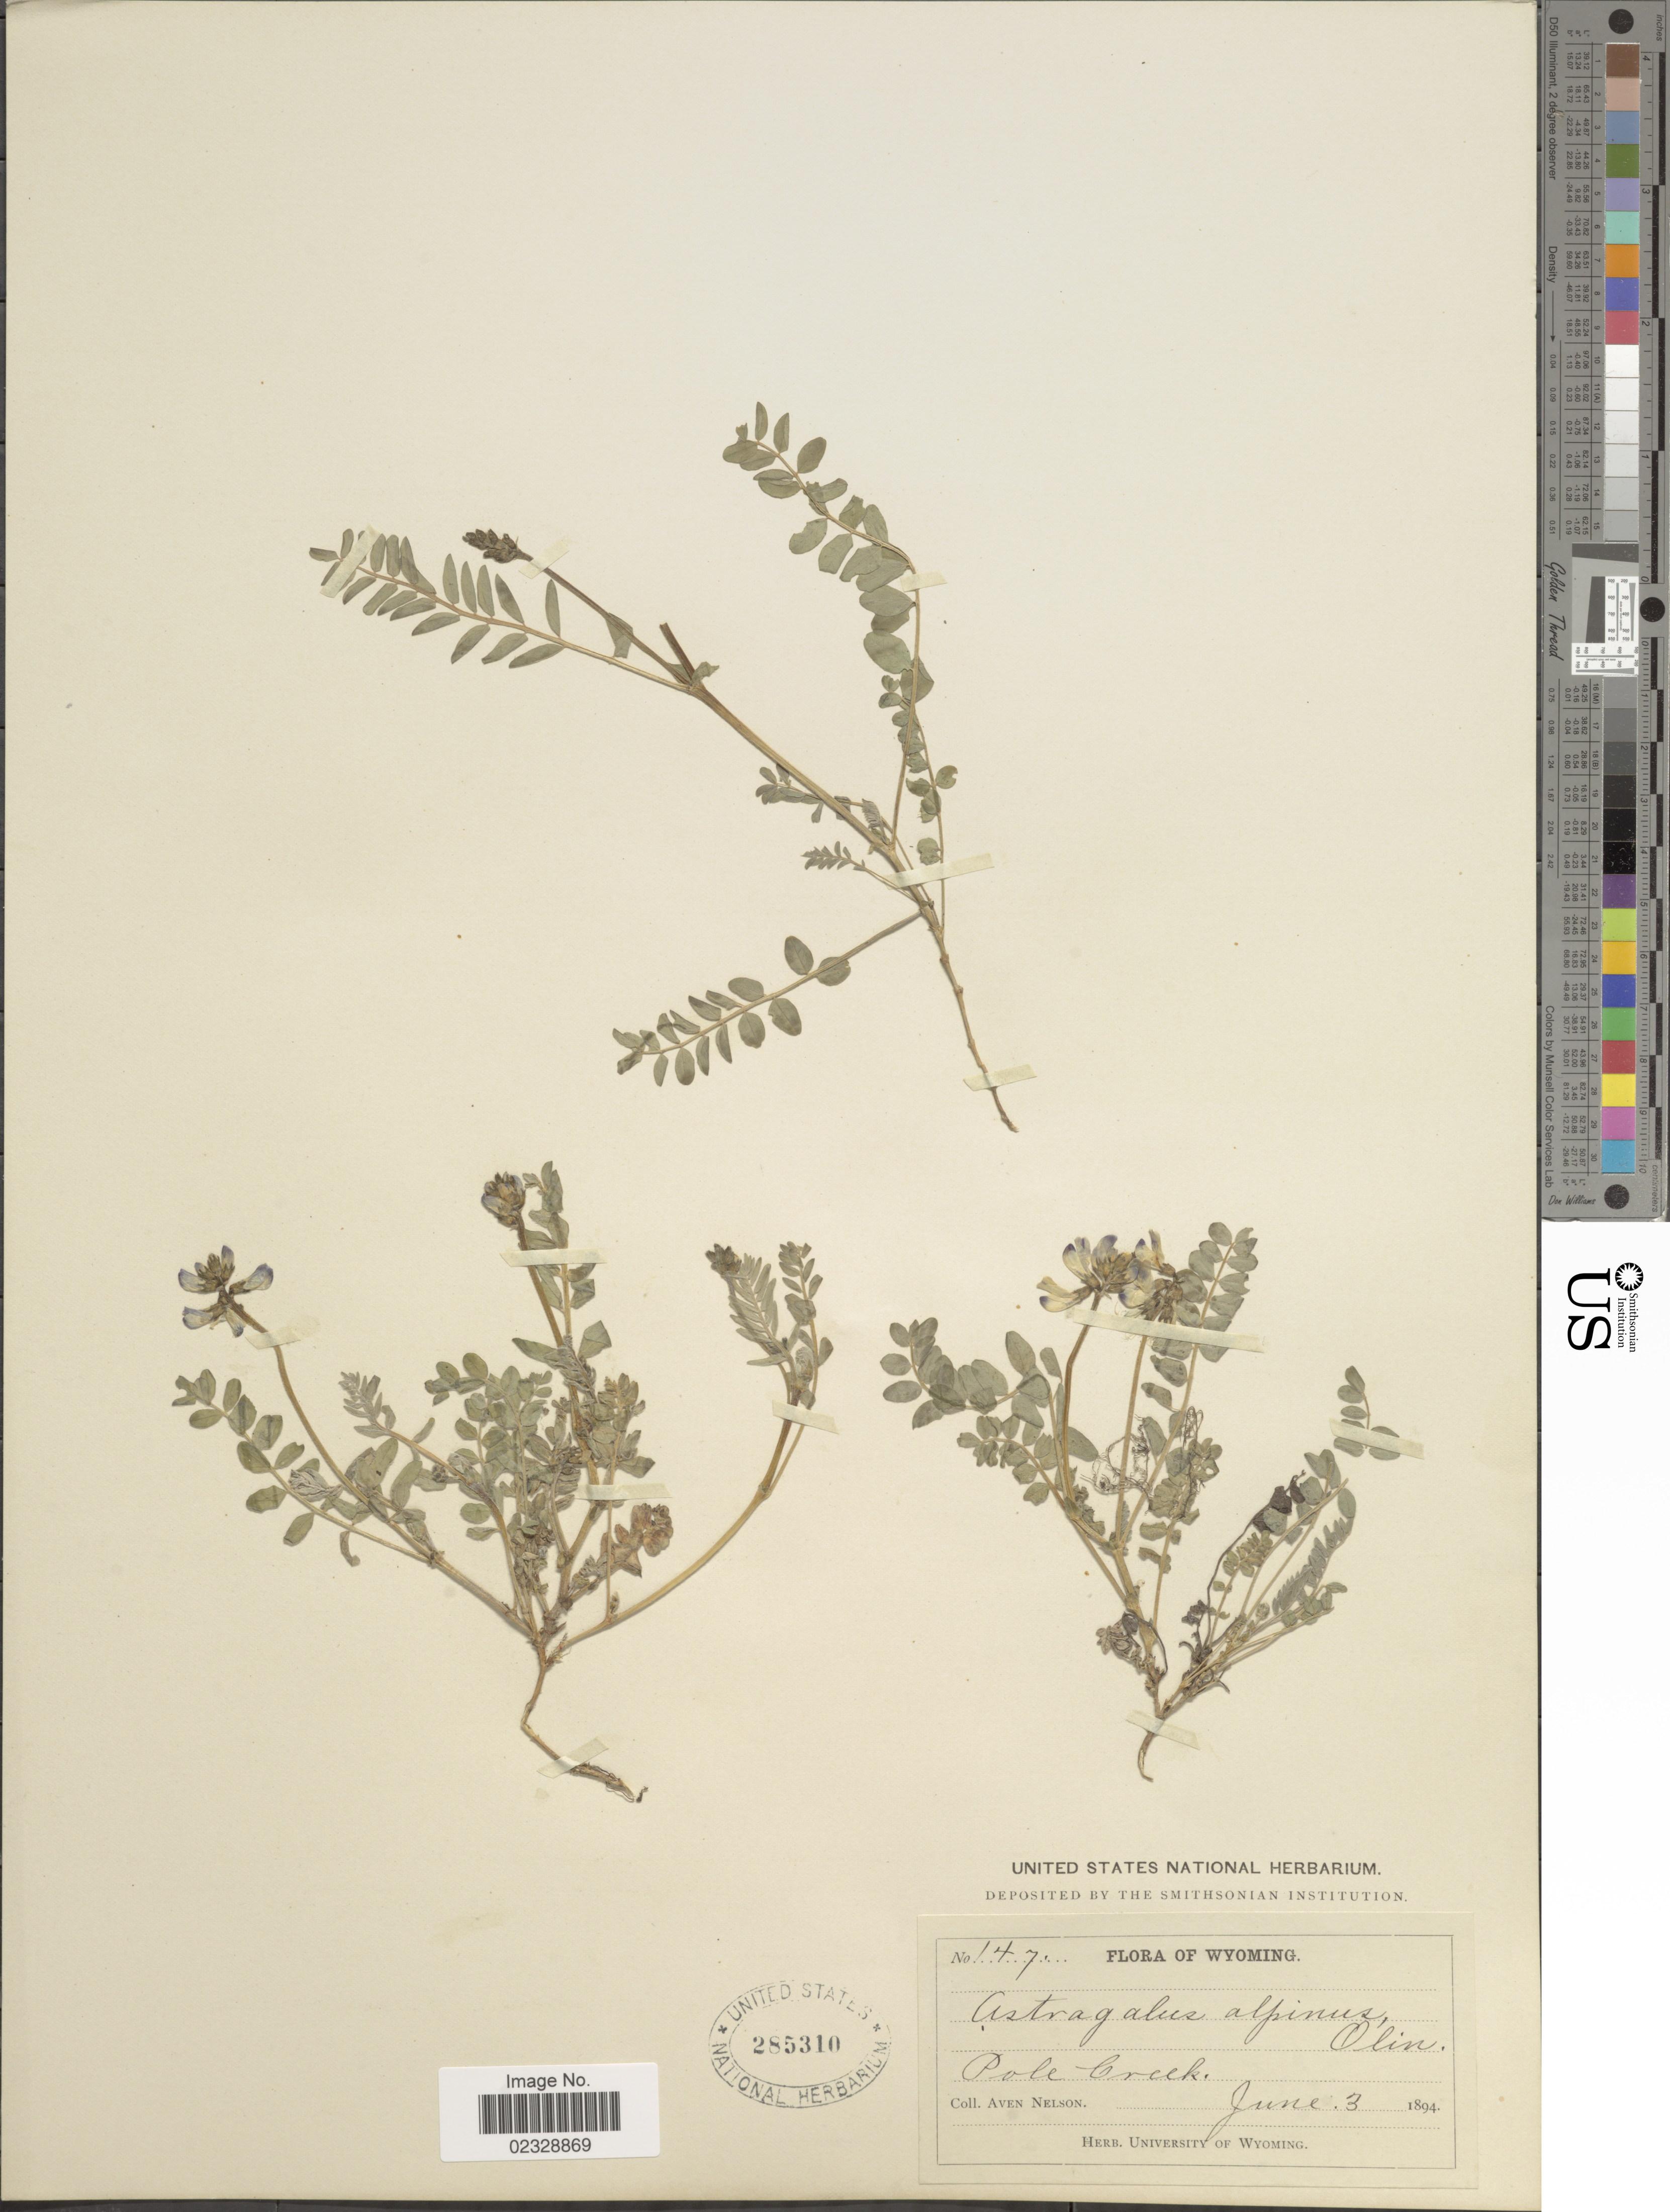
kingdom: Plantae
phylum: Tracheophyta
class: Magnoliopsida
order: Fabales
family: Fabaceae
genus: Astragalus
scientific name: Astragalus alpinus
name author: L.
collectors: A. Nelson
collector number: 147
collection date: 1894-06-03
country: United States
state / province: Wyoming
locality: Pole Creek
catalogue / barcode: US 285310